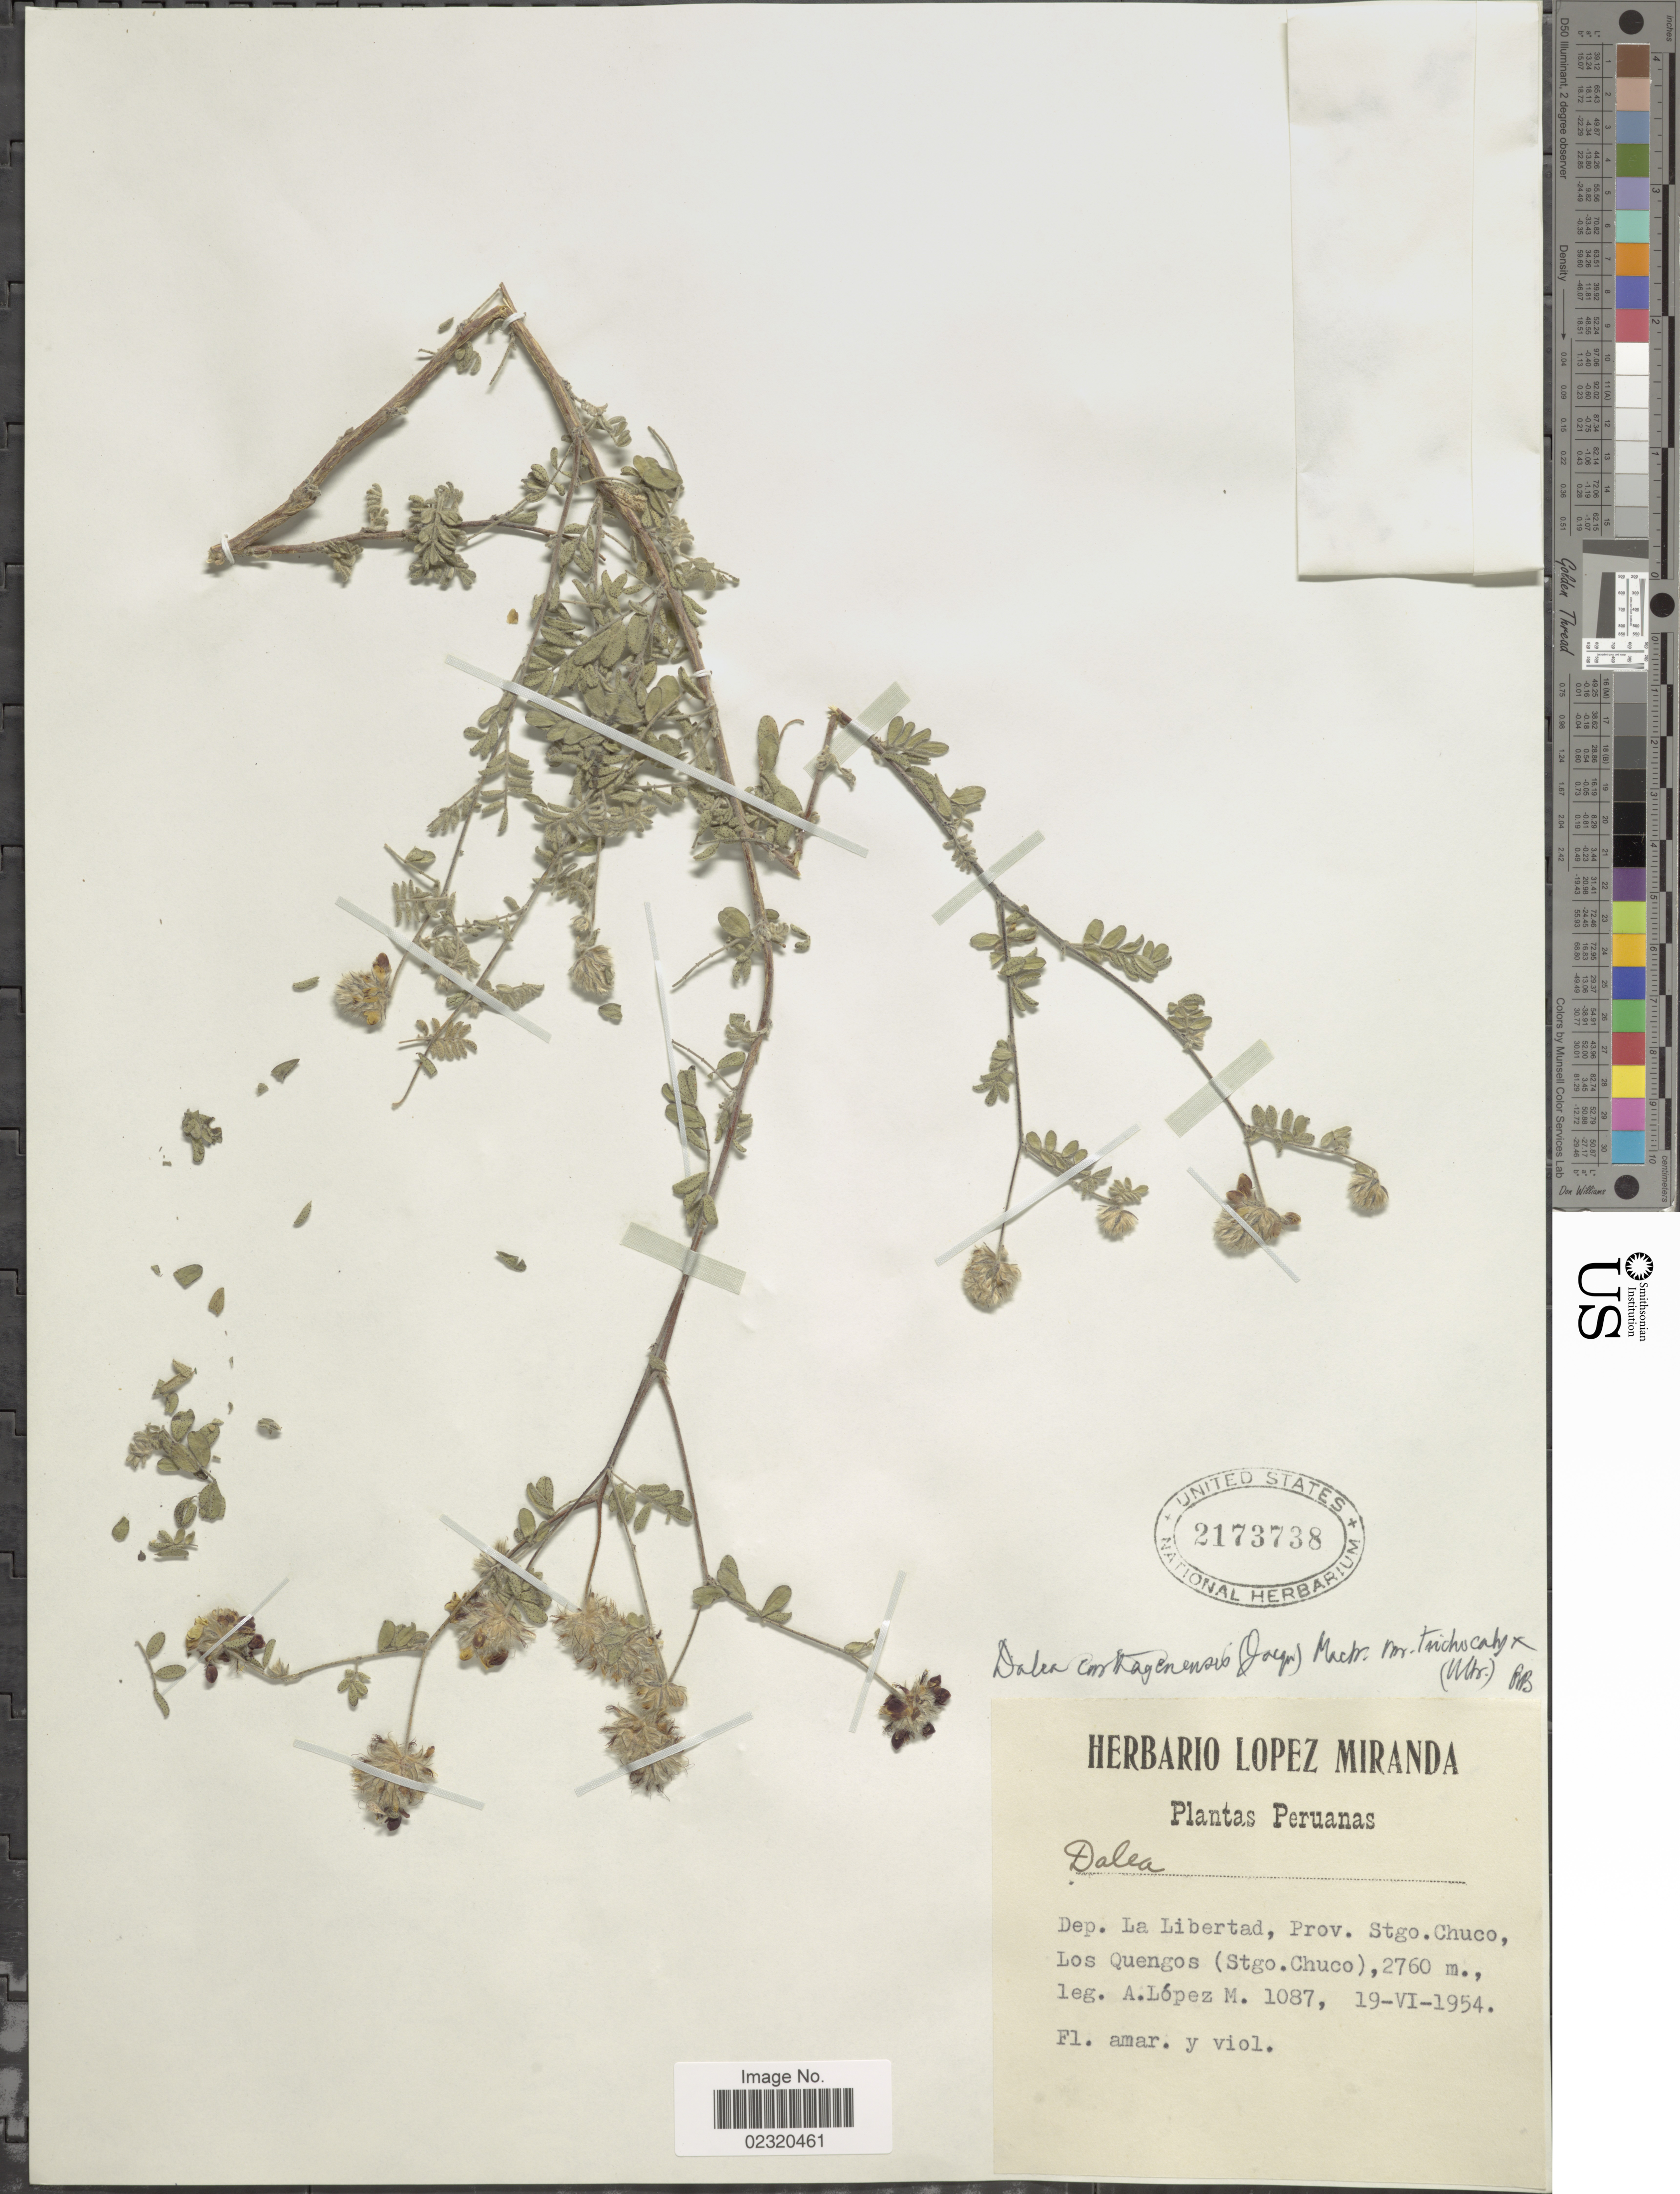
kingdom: Plantae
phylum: Tracheophyta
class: Magnoliopsida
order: Fabales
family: Fabaceae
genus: Dalea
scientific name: Dalea carthagenensis var. trichocalyx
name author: (Ulbr.) Barneby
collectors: A. López M.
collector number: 1087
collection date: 1954-06-19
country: Peru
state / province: La Libertad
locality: Prov. Stgo. Chuco, Los Quengos (Stgo. Chuco)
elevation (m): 2760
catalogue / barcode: US 2173738